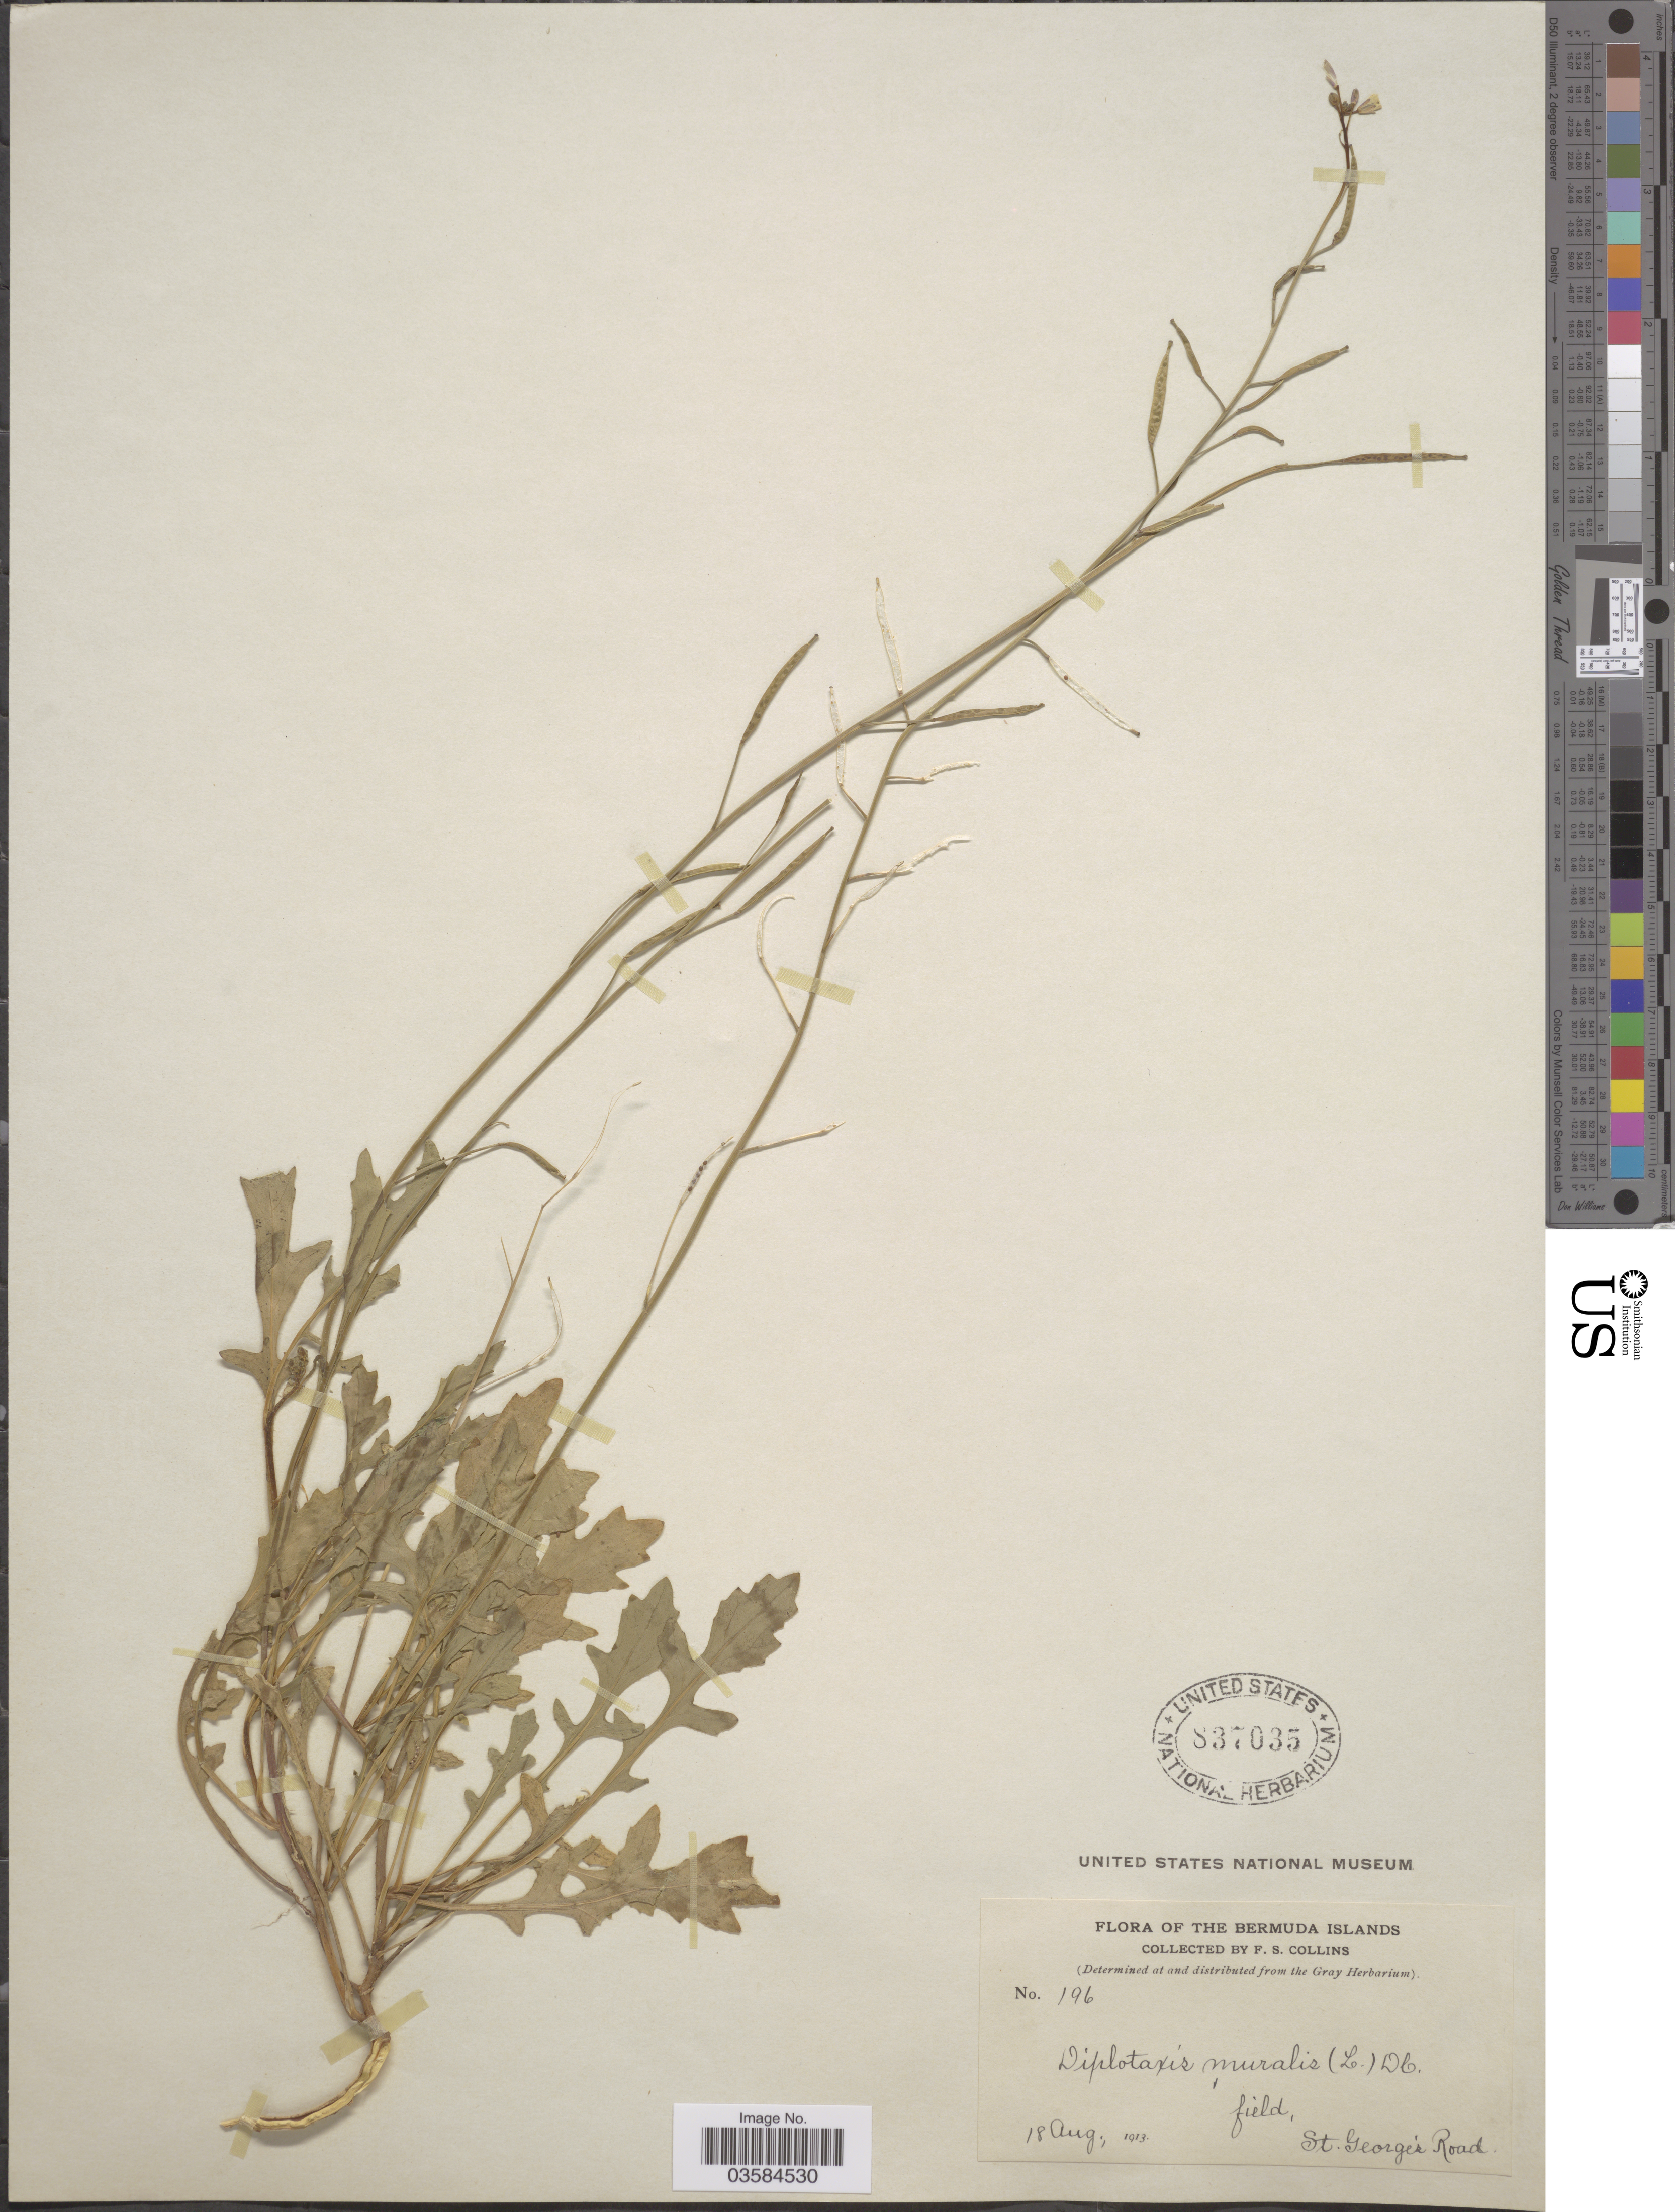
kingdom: Plantae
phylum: Tracheophyta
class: Magnoliopsida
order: Brassicales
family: Brassicaceae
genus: Diplotaxis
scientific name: Diplotaxis muralis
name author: (L.) DC.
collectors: F. Collins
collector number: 196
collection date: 1913-08-18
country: Bermuda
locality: The Bermuda Islands. Field, St. George's Road.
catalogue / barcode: US 837035